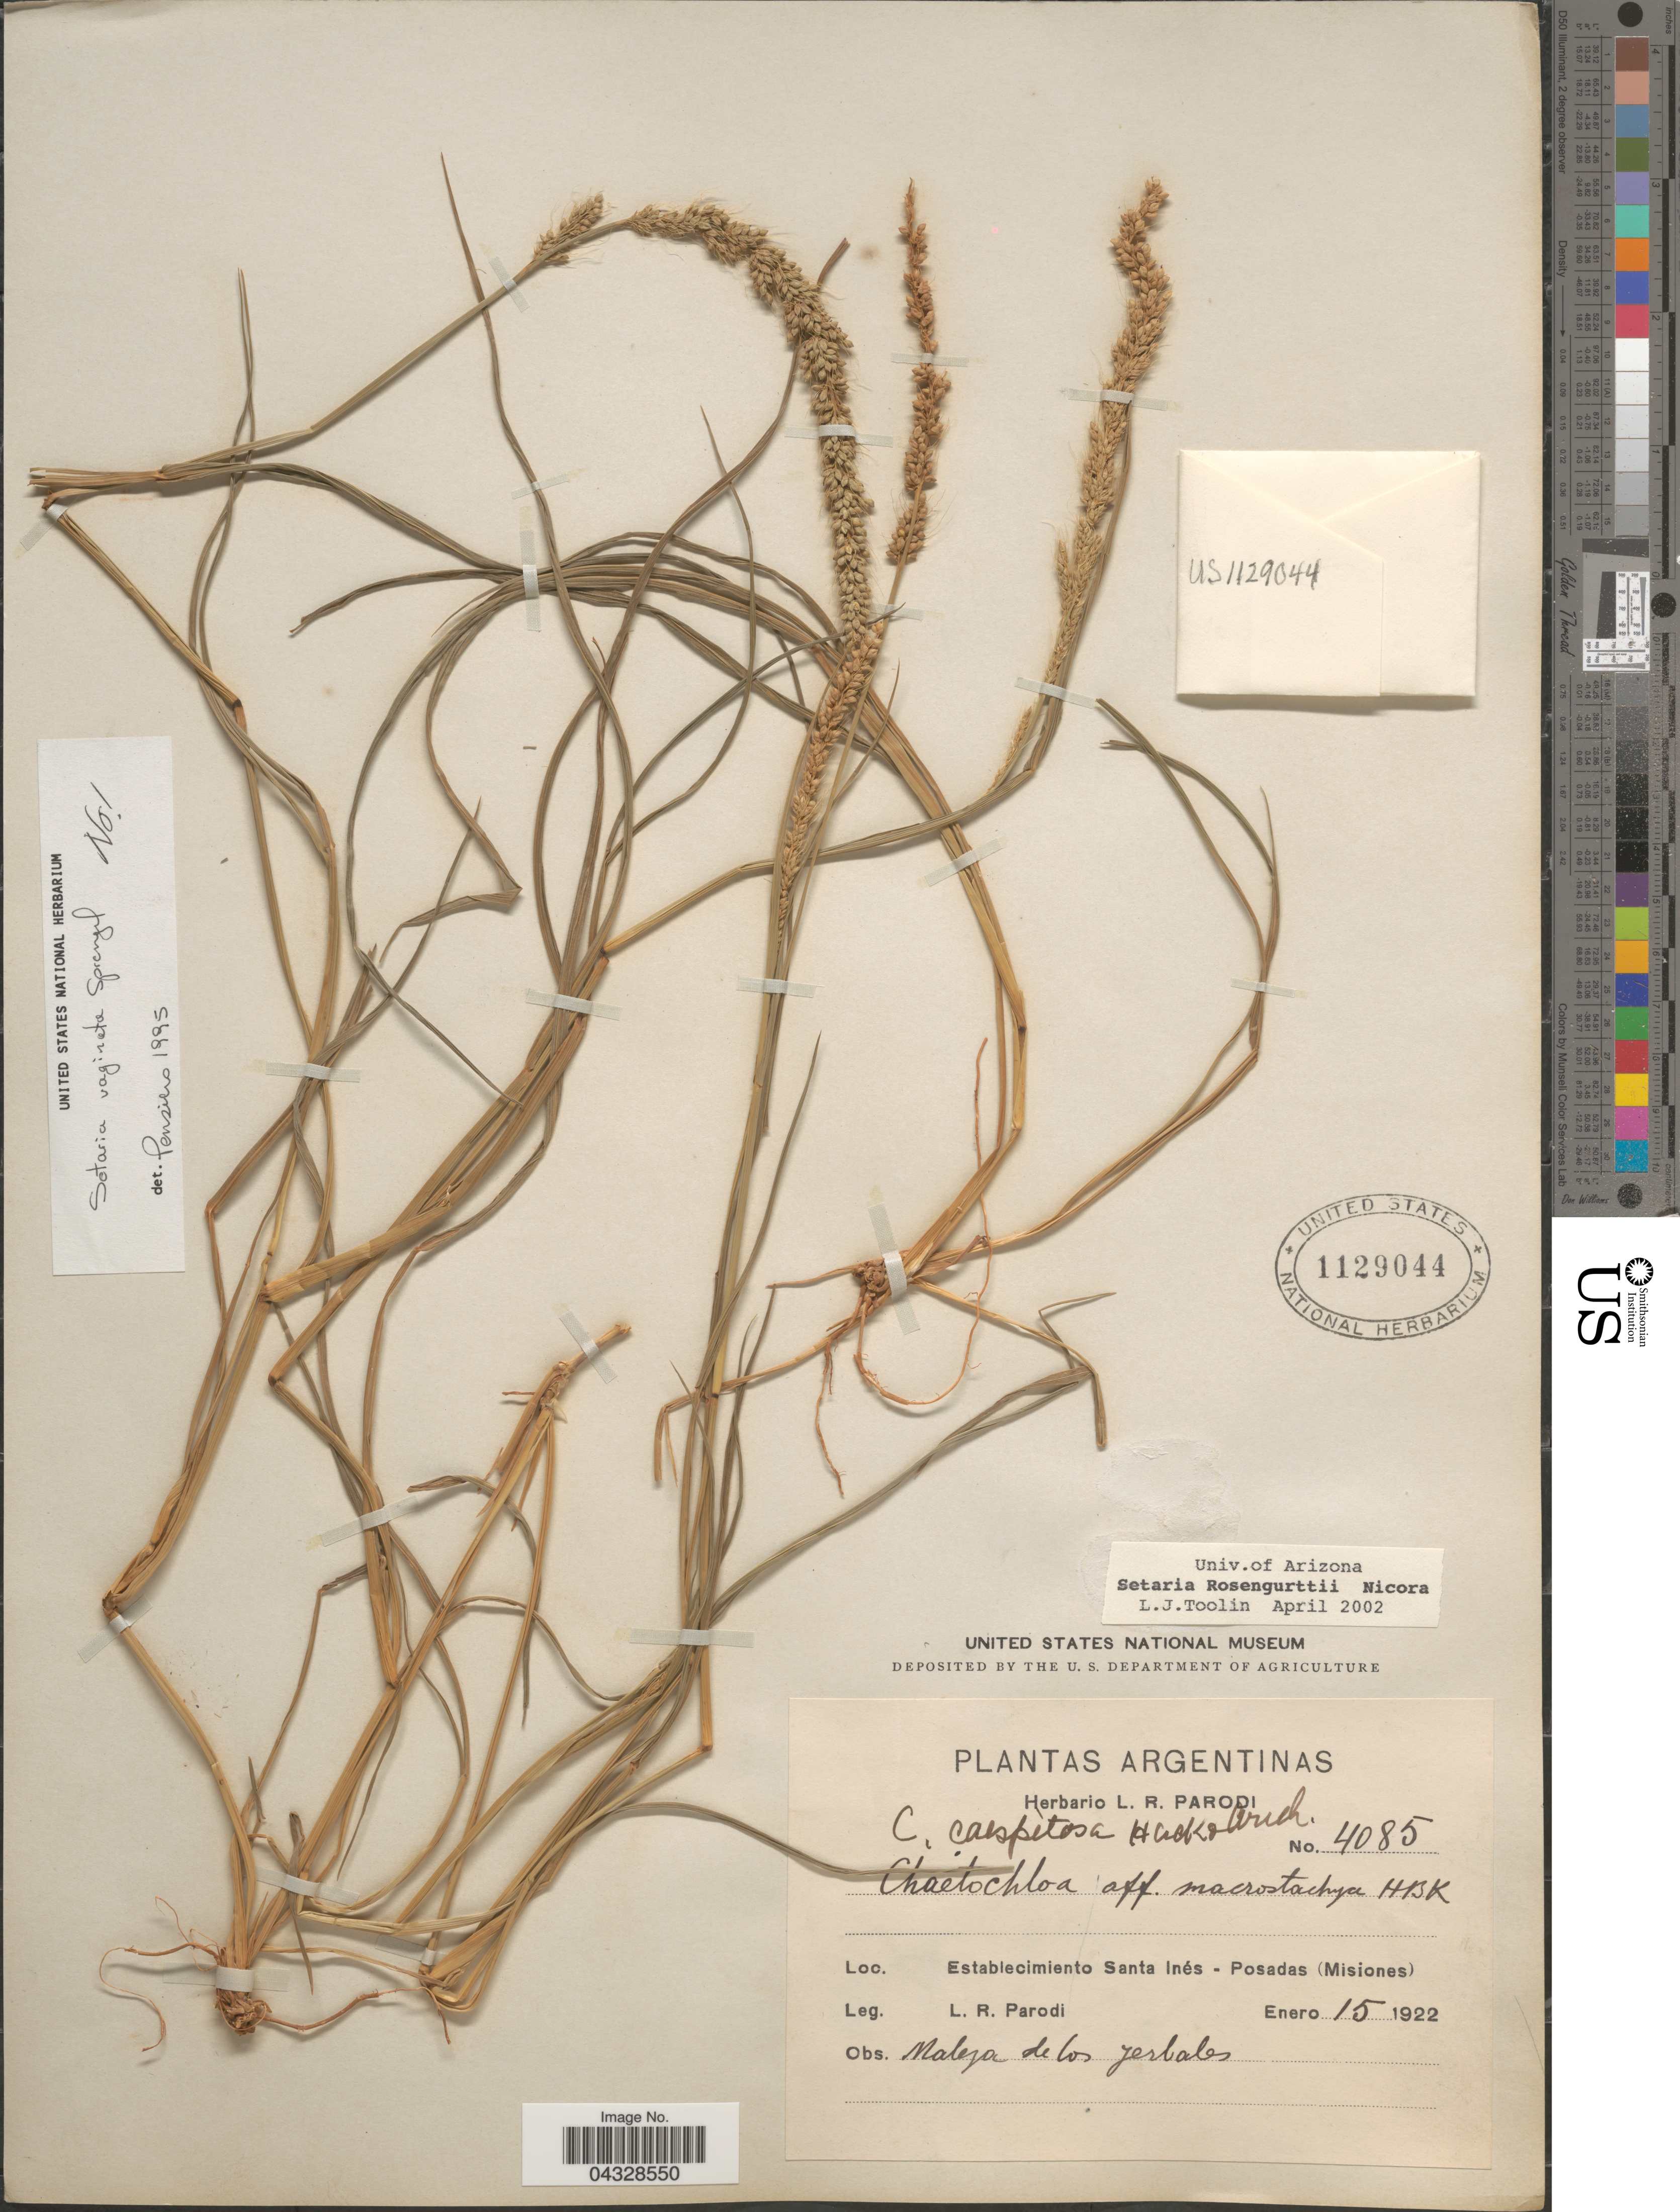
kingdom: Plantae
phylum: Tracheophyta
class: Liliopsida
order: Poales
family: Poaceae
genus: Setaria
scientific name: Setaria rosengurttii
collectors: L. R. Parodi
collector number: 4085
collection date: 1922-01-15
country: Argentina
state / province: Misiones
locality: Establecimiento Santa Inés - Posadas (Misiones). Maleja de los jerbales.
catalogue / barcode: US 1129044